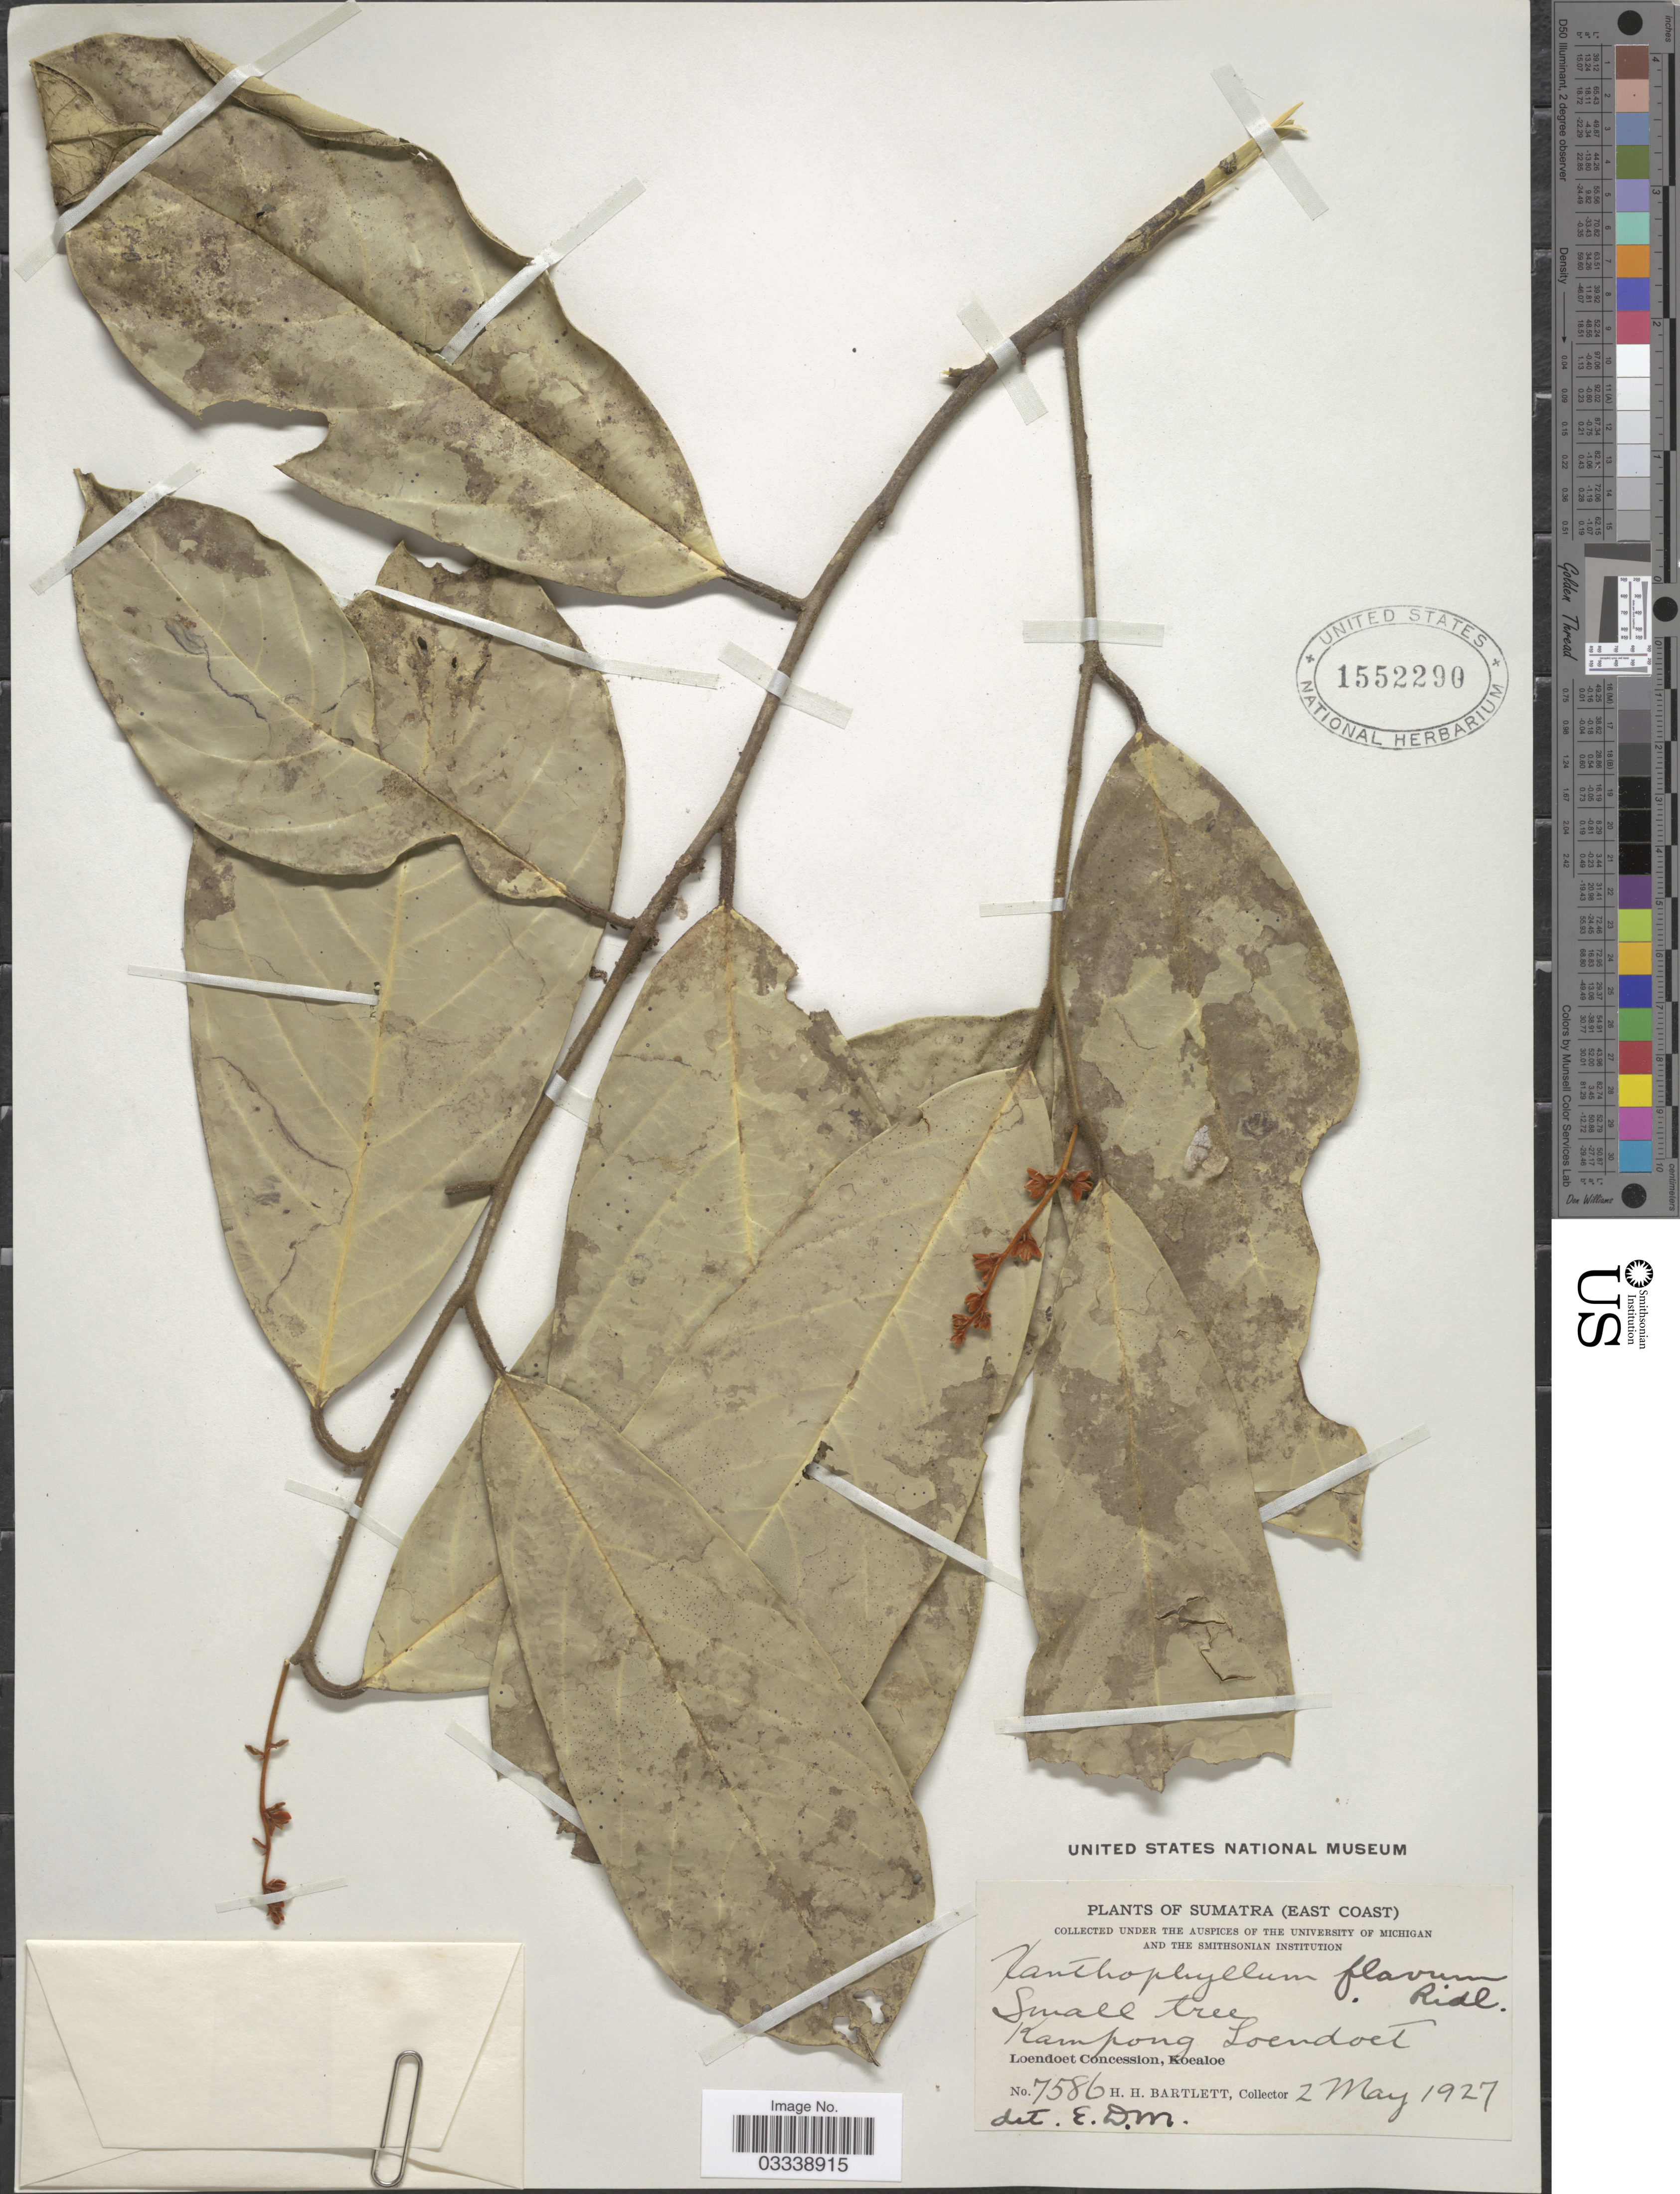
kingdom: Plantae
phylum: Tracheophyta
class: Magnoliopsida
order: Fabales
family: Polygalaceae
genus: Xanthophyllum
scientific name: Xanthophyllum rufum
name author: A.W. Benn.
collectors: H. H. Bartlett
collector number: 7586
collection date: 1927-05-02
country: Indonesia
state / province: Sumatra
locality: (East Coast). Loendoet Concession, Koealoe.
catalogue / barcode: US 1552290